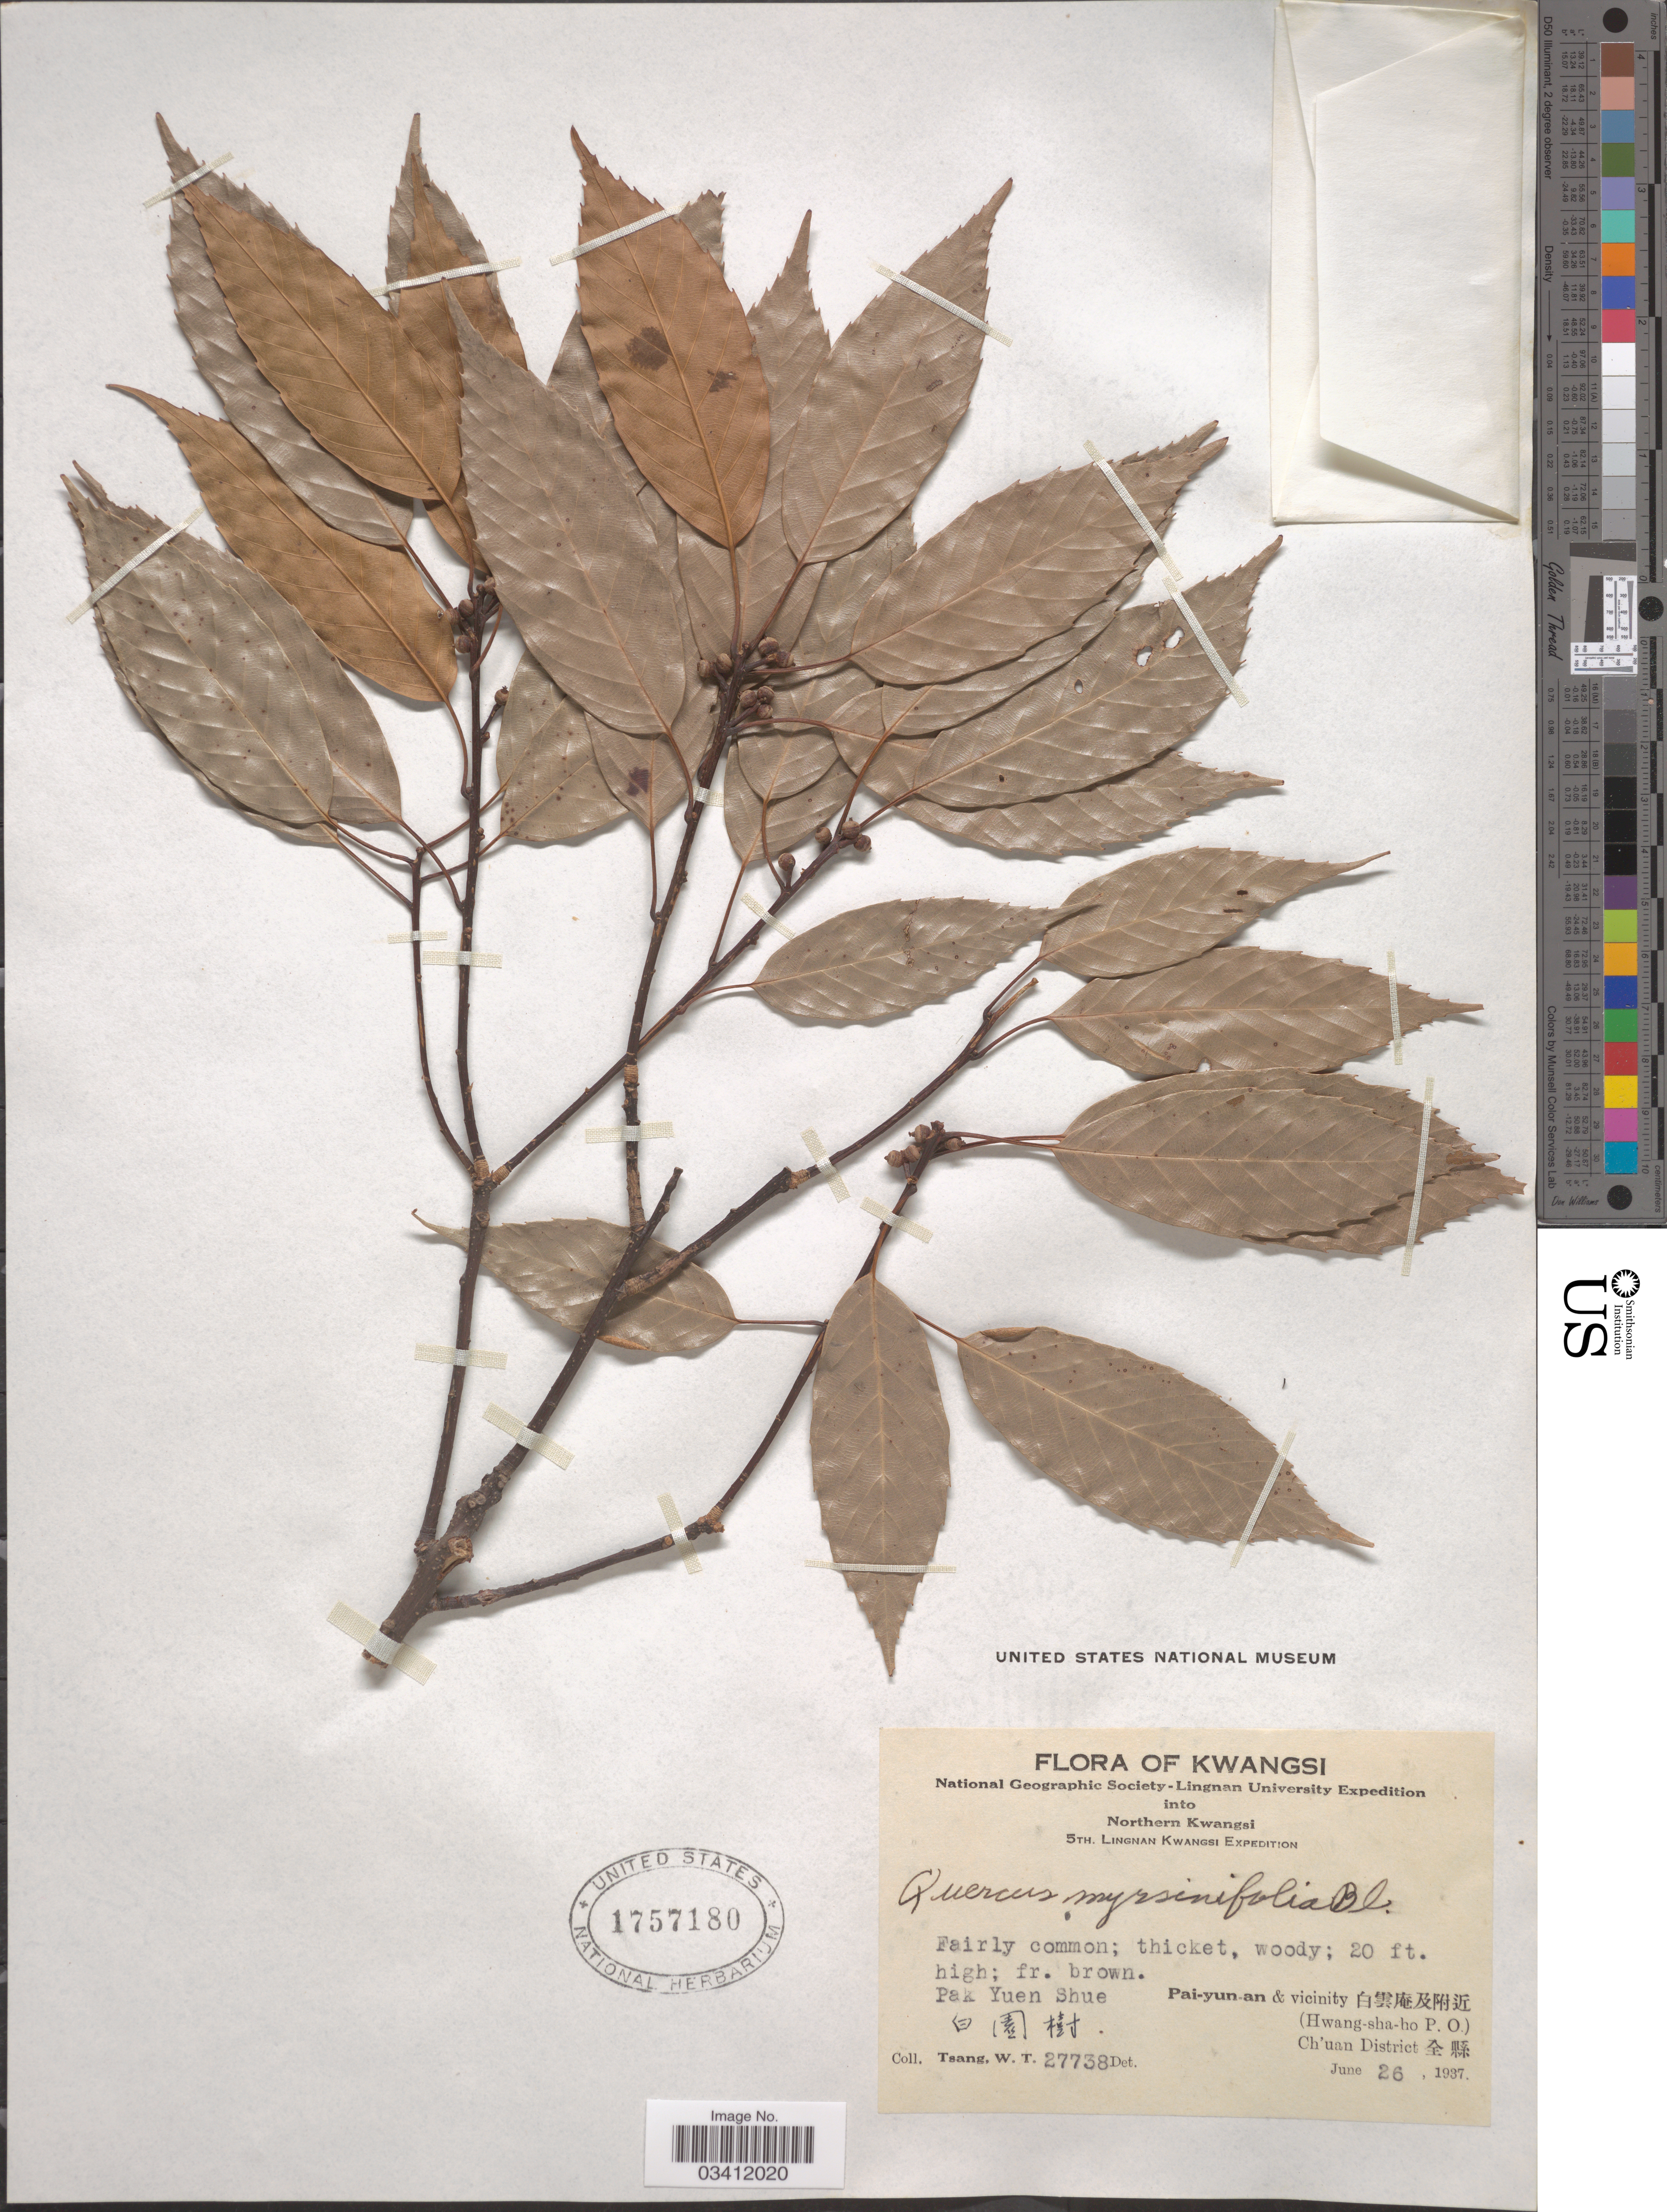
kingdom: Plantae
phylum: Tracheophyta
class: Magnoliopsida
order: Fagales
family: Fagaceae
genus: Quercus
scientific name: Quercus myrsinifolia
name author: Blume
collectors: W. T. Tsang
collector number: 27738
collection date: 1937-06-26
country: China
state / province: Guangxi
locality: Pak Yen Shue . Pai-yun-an & vicinity (Hwang-sha-ho P. O.) Ch'uan District .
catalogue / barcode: US 1757180